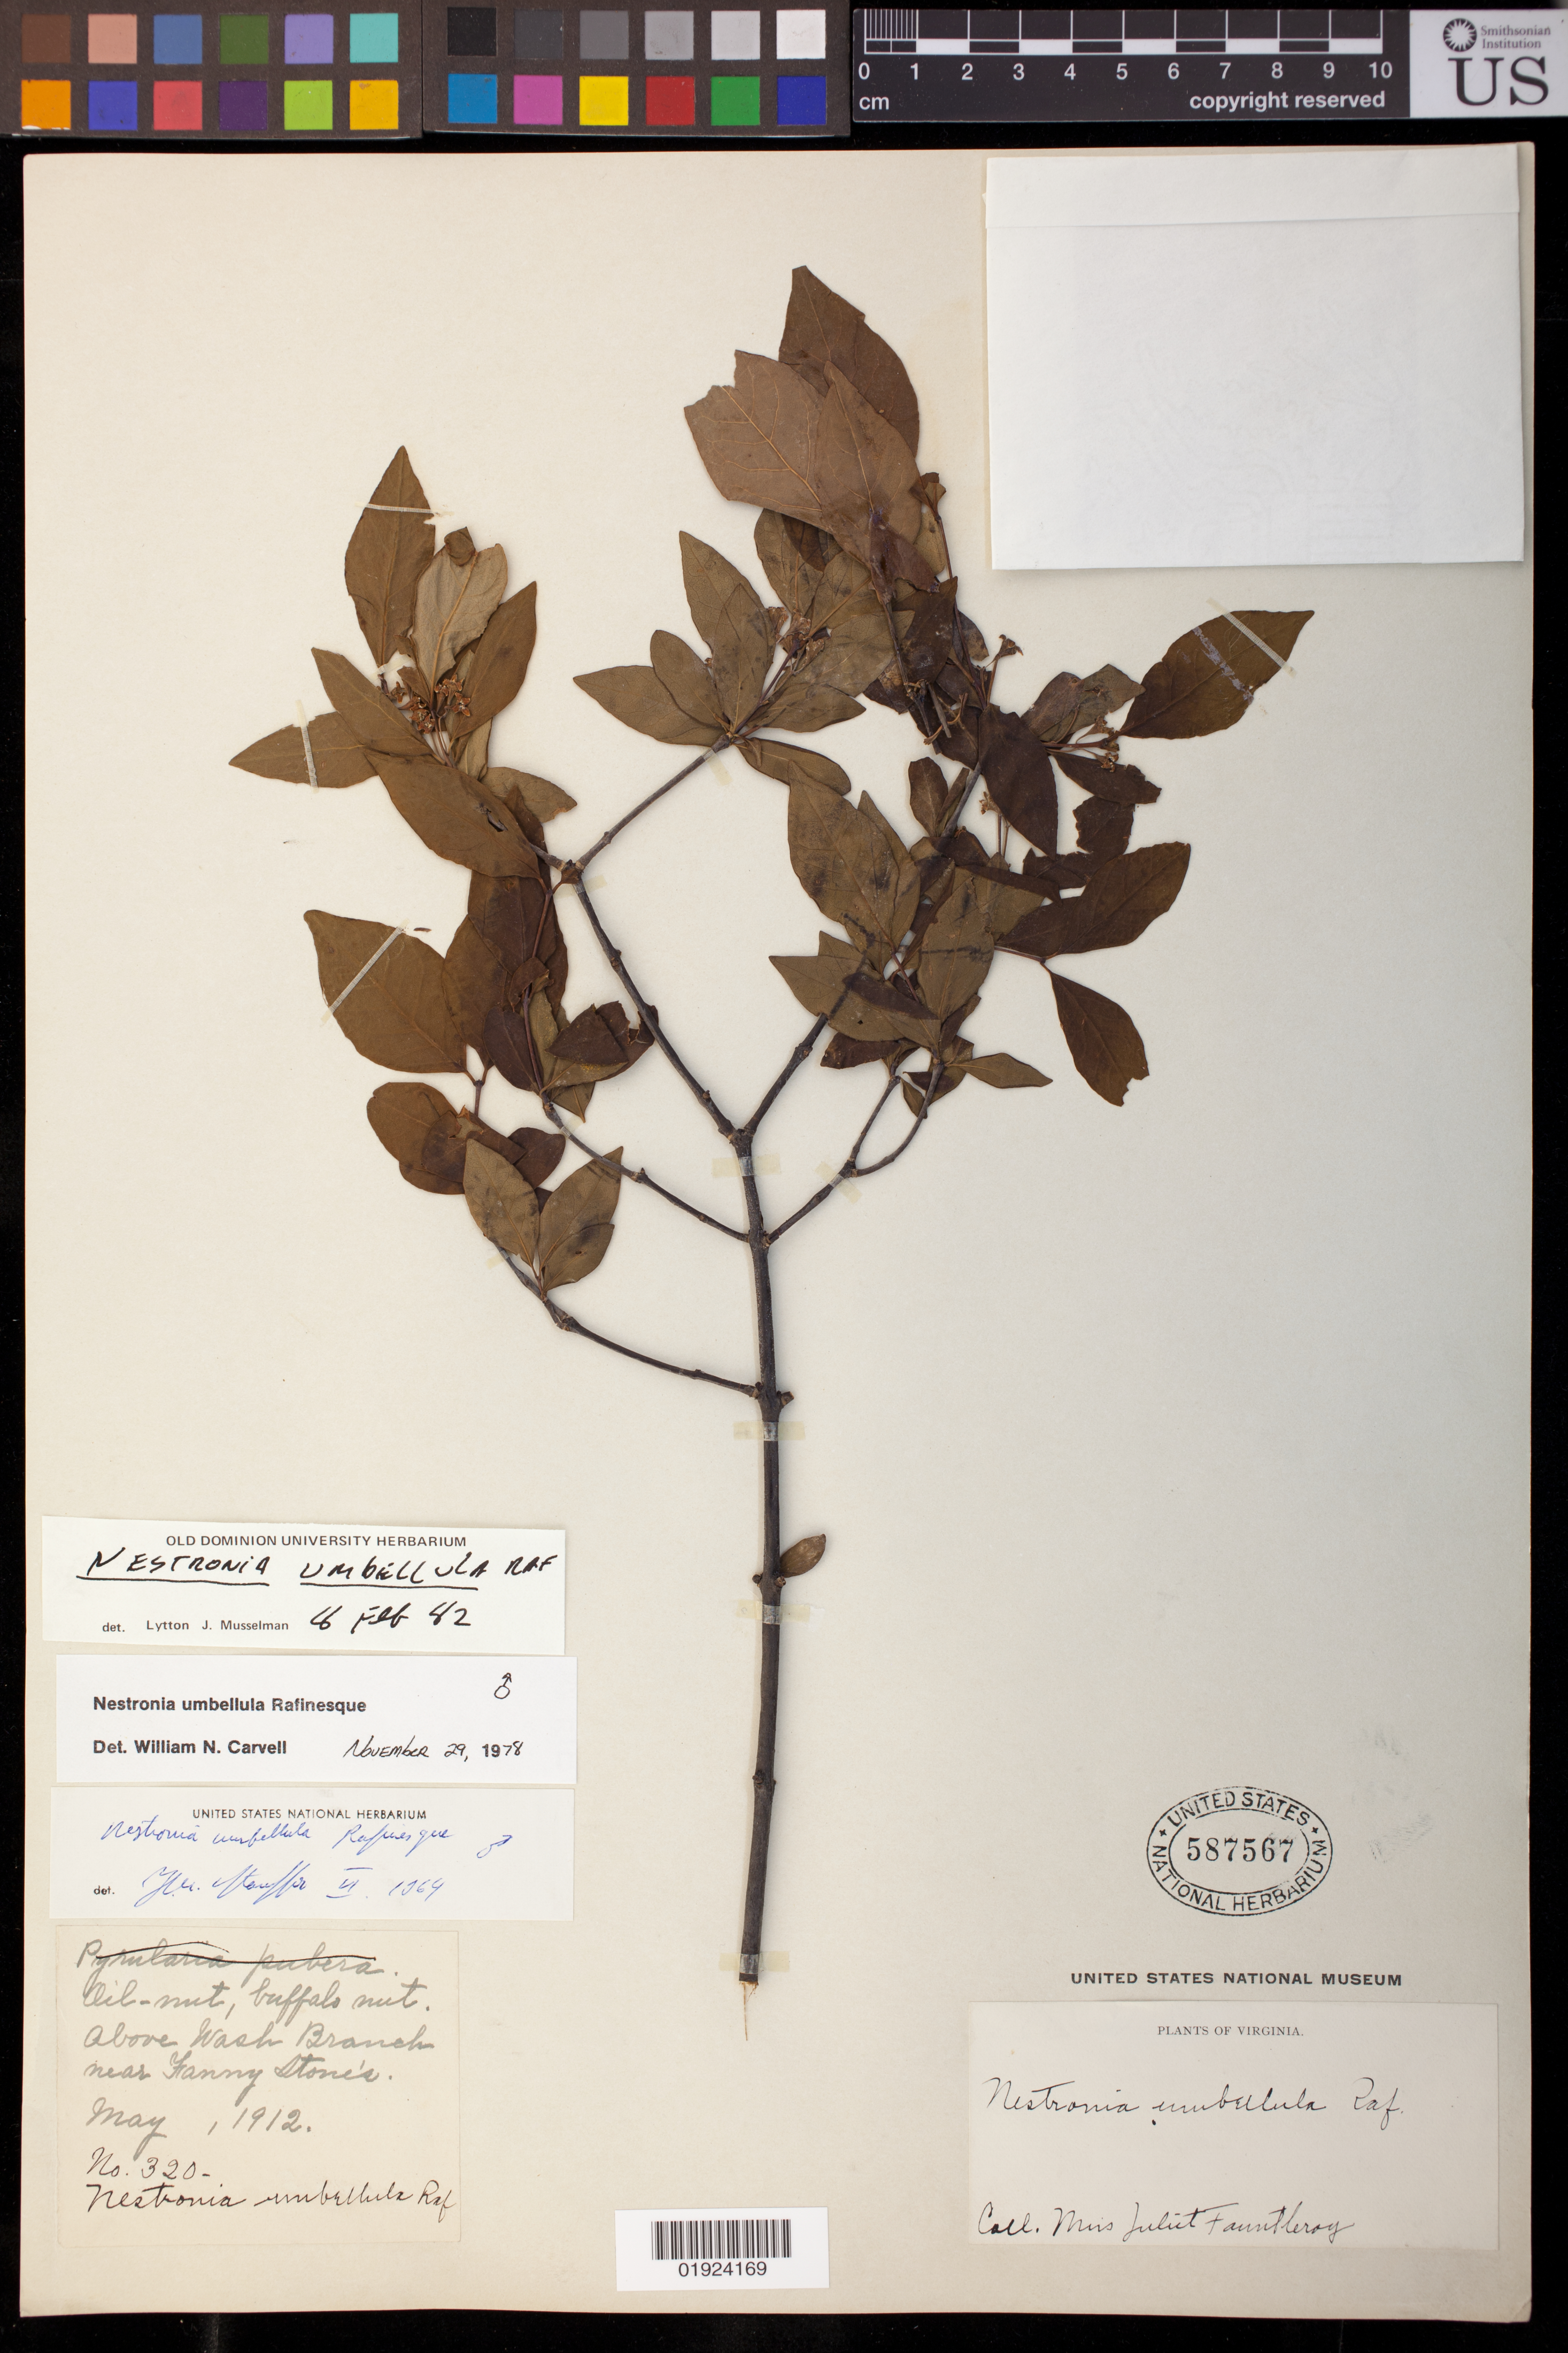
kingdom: Plantae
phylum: Tracheophyta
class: Magnoliopsida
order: Santalales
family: Santalaceae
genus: Nestronia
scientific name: Nestronia umbellula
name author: Raf.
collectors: J. Fauntleroy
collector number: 320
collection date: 1912-05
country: United States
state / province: Virginia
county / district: Spotsylvania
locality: Above Wash Branch near Fanny Stone's.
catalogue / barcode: US 587567